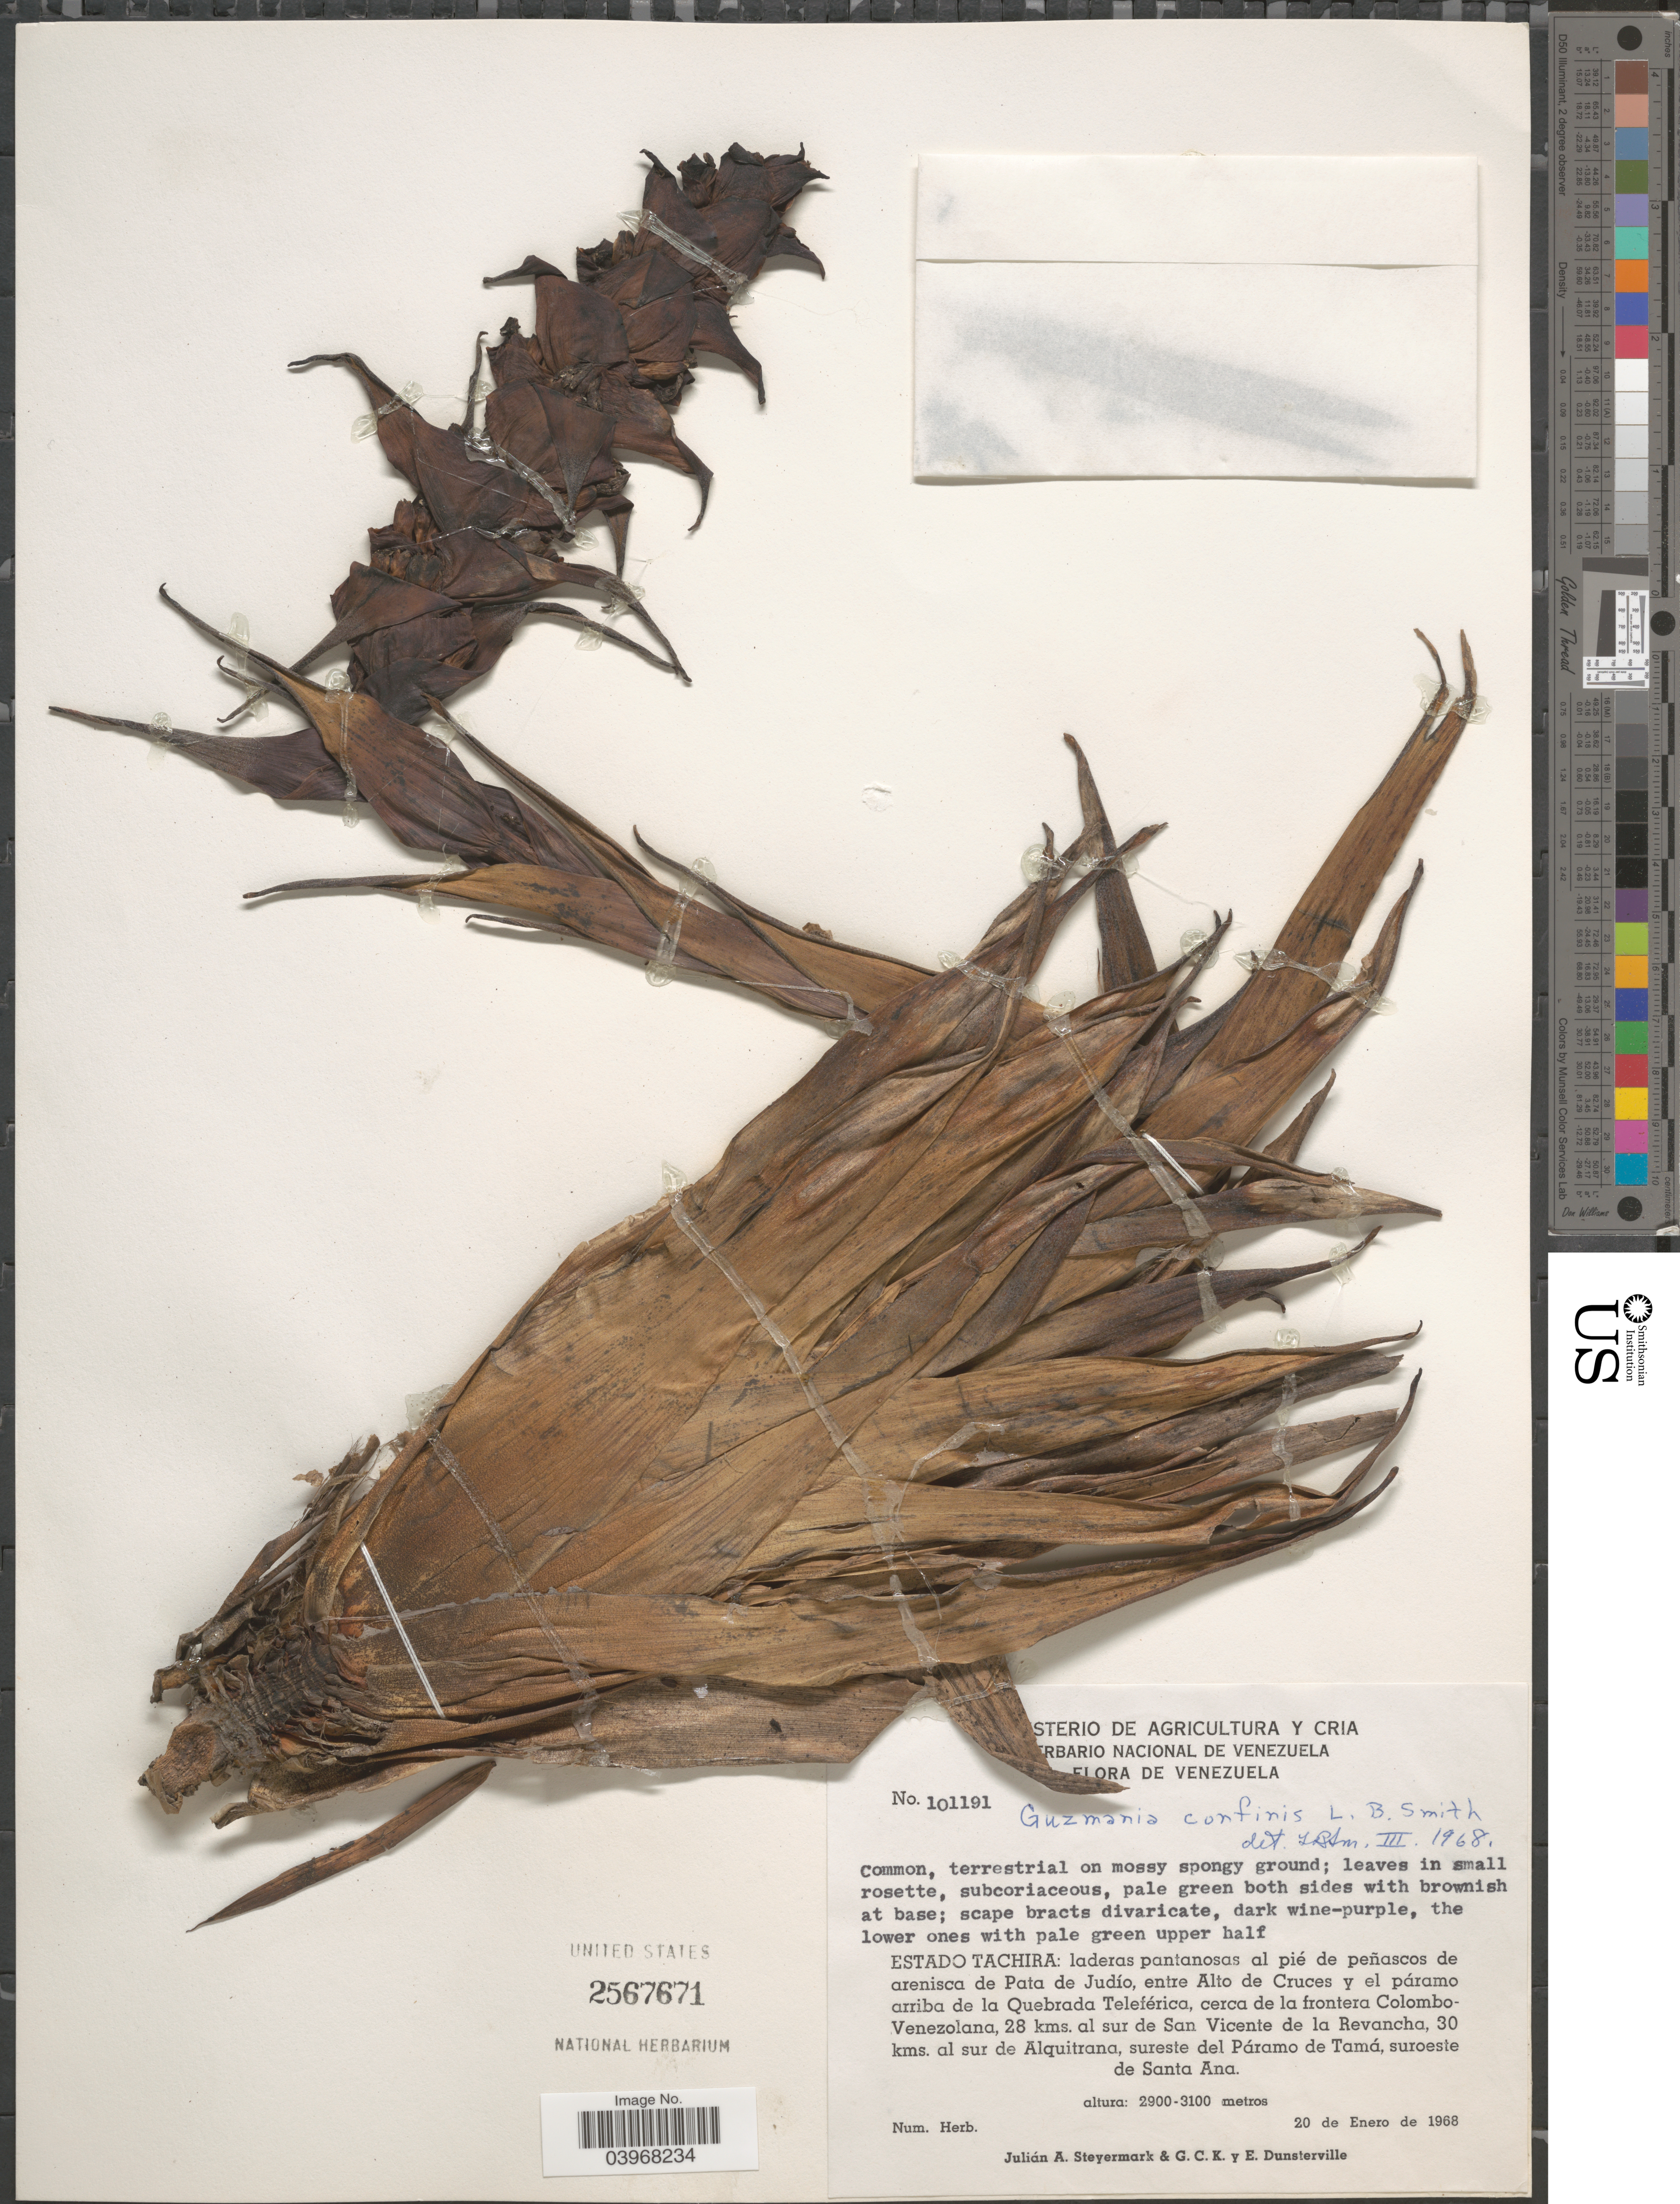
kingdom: Plantae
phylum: Tracheophyta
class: Liliopsida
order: Poales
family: Bromeliaceae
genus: Guzmania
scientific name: Guzmania confinis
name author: L.B. Sm.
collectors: J. Steyermark, G. C. K. Dunsterville & E. Dunsterville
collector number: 101191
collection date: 1968-01-20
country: Venezuela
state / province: Tachira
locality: Laderas pantanosas al pié de peñascos de arenisca de Pata de Judío, entre Alto de Cruces y el páramo arriba de la Quebrada Teleférica, cerca de la frontera Colombo-Venezolana, 28 kms. al sur de San Vicente de la Revancha, 30 kms. al sur de Alquitrana, sureste del Páramo de Tamá, suroeste de Santa Ana.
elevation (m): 2900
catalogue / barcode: US 2567671